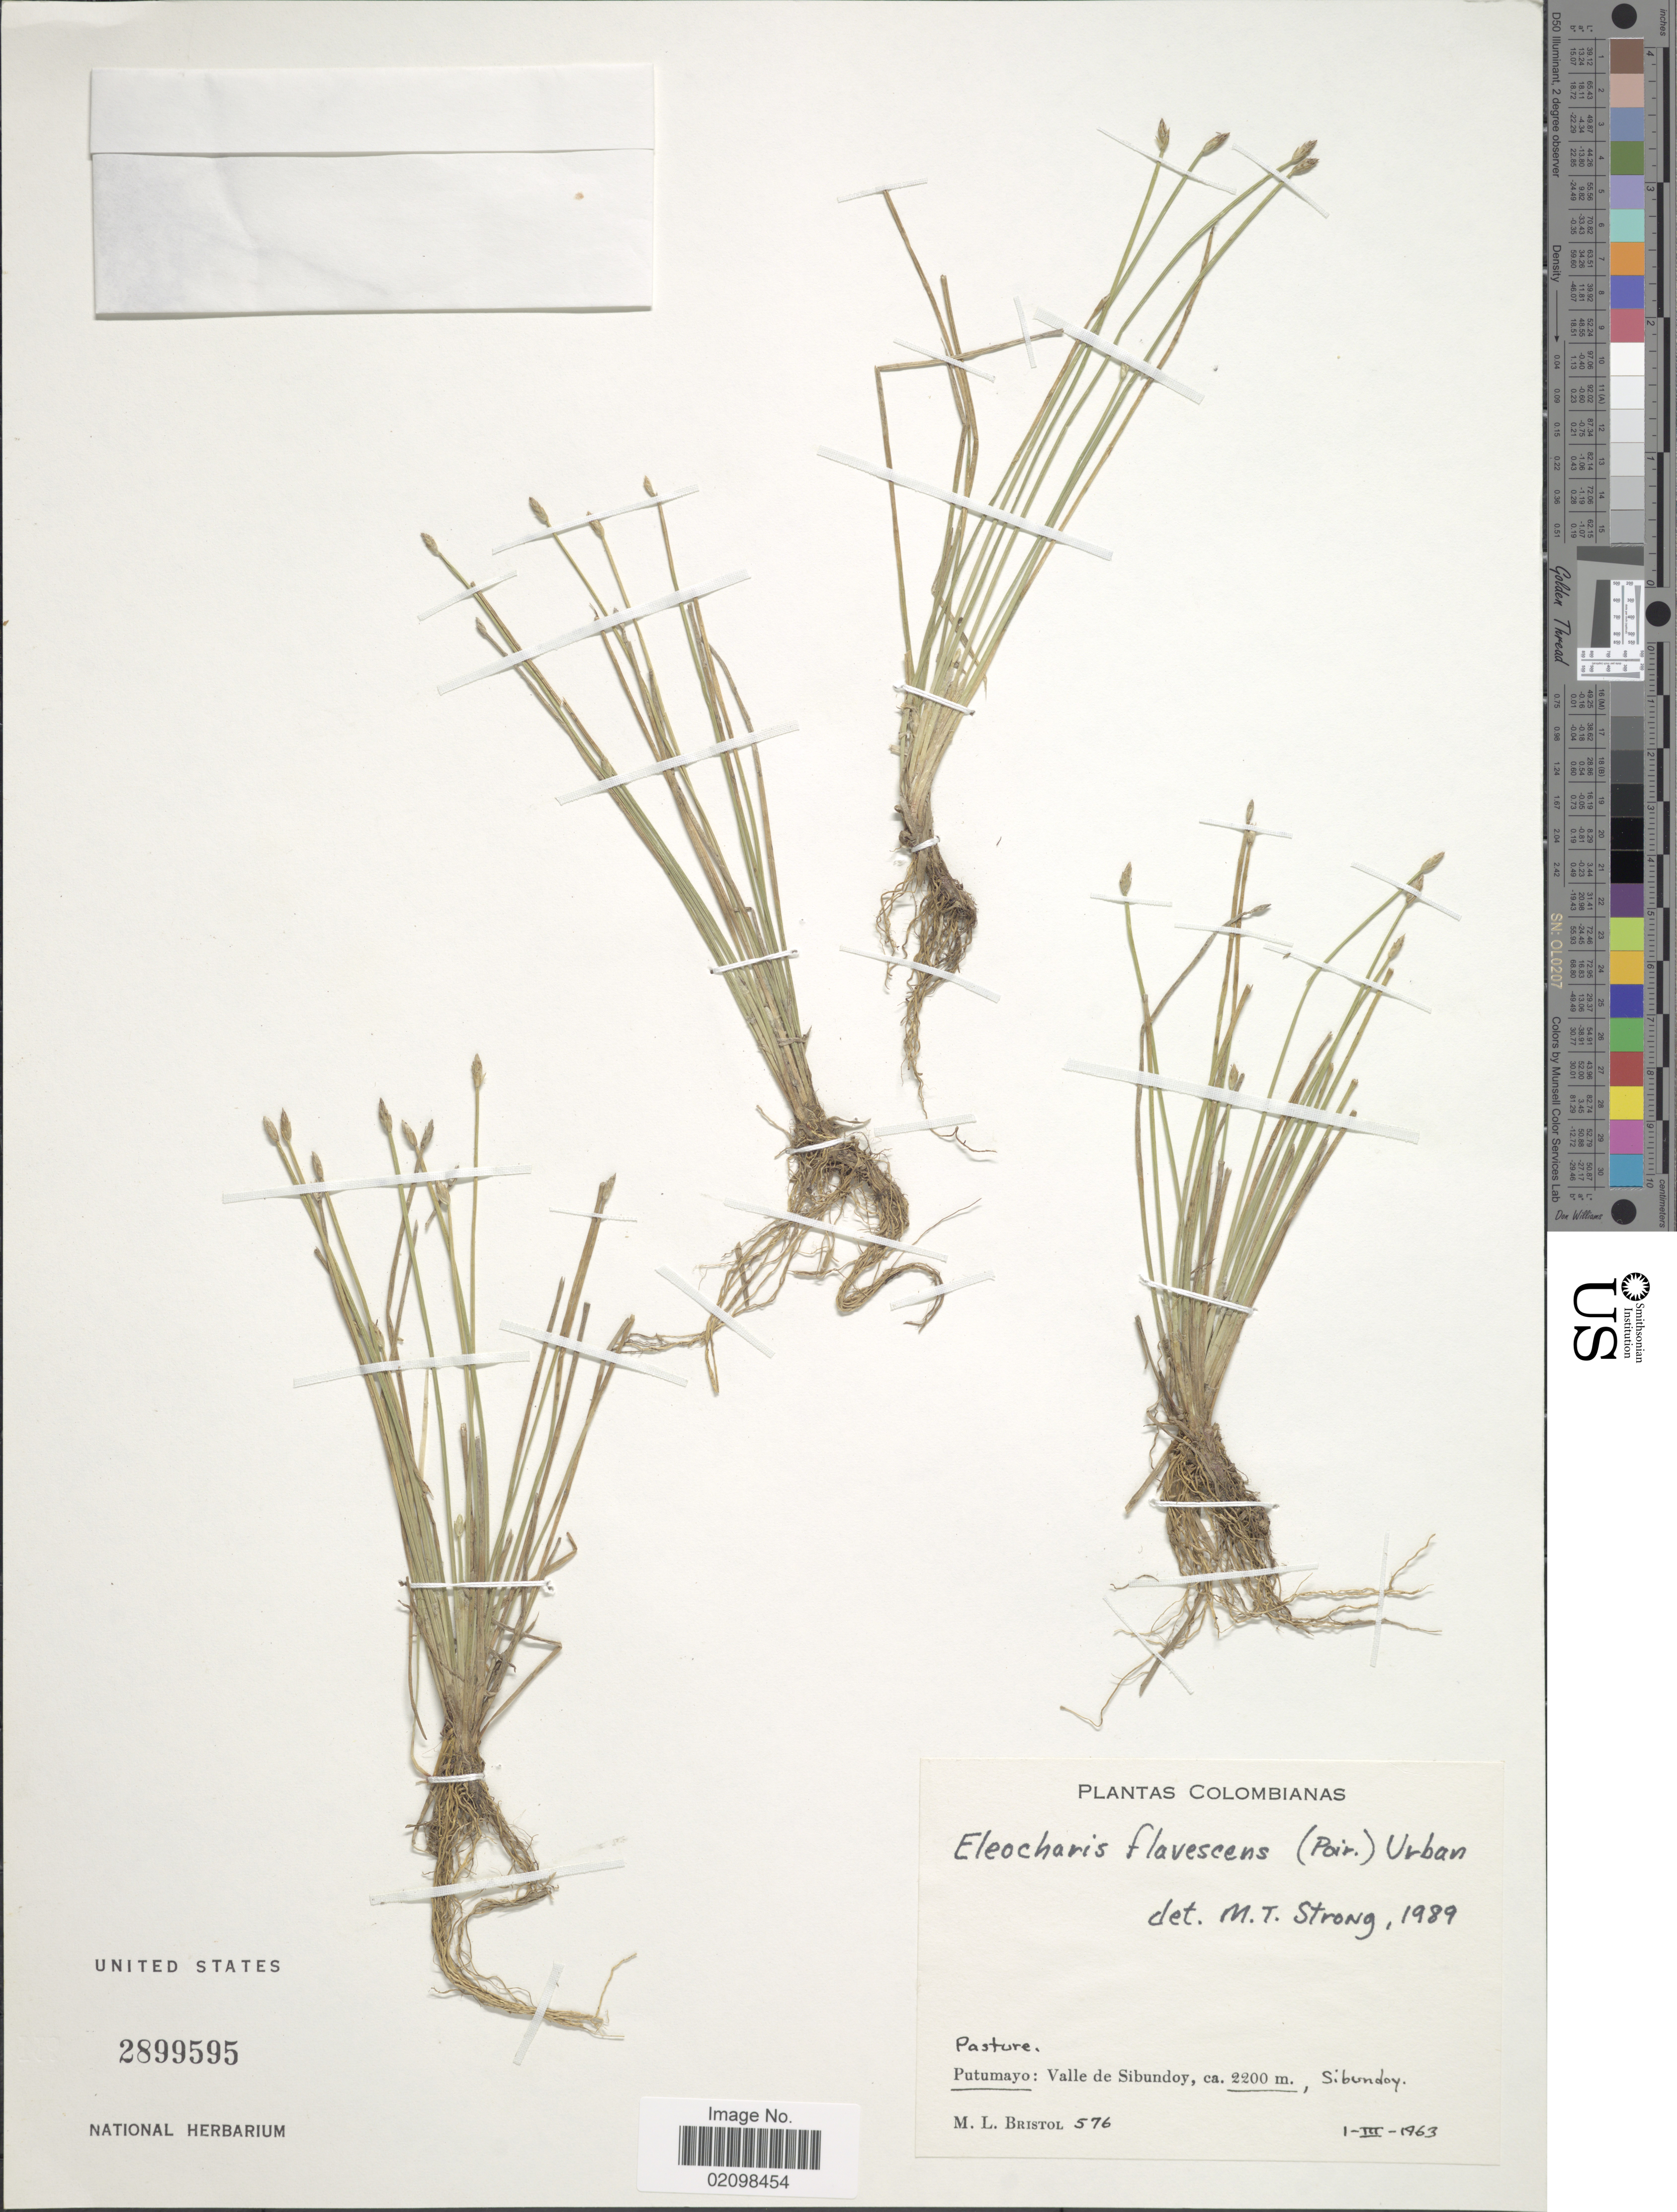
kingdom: Plantae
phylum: Tracheophyta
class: Liliopsida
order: Poales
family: Cyperaceae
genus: Eleocharis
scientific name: Eleocharis flavescens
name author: (Poir.) Urb.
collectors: M. L. Bristol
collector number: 576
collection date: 1963-03-01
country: Colombia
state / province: Putumayo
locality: Valle de Sibundoy, Sibundoy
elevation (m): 2200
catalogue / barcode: US 2899595